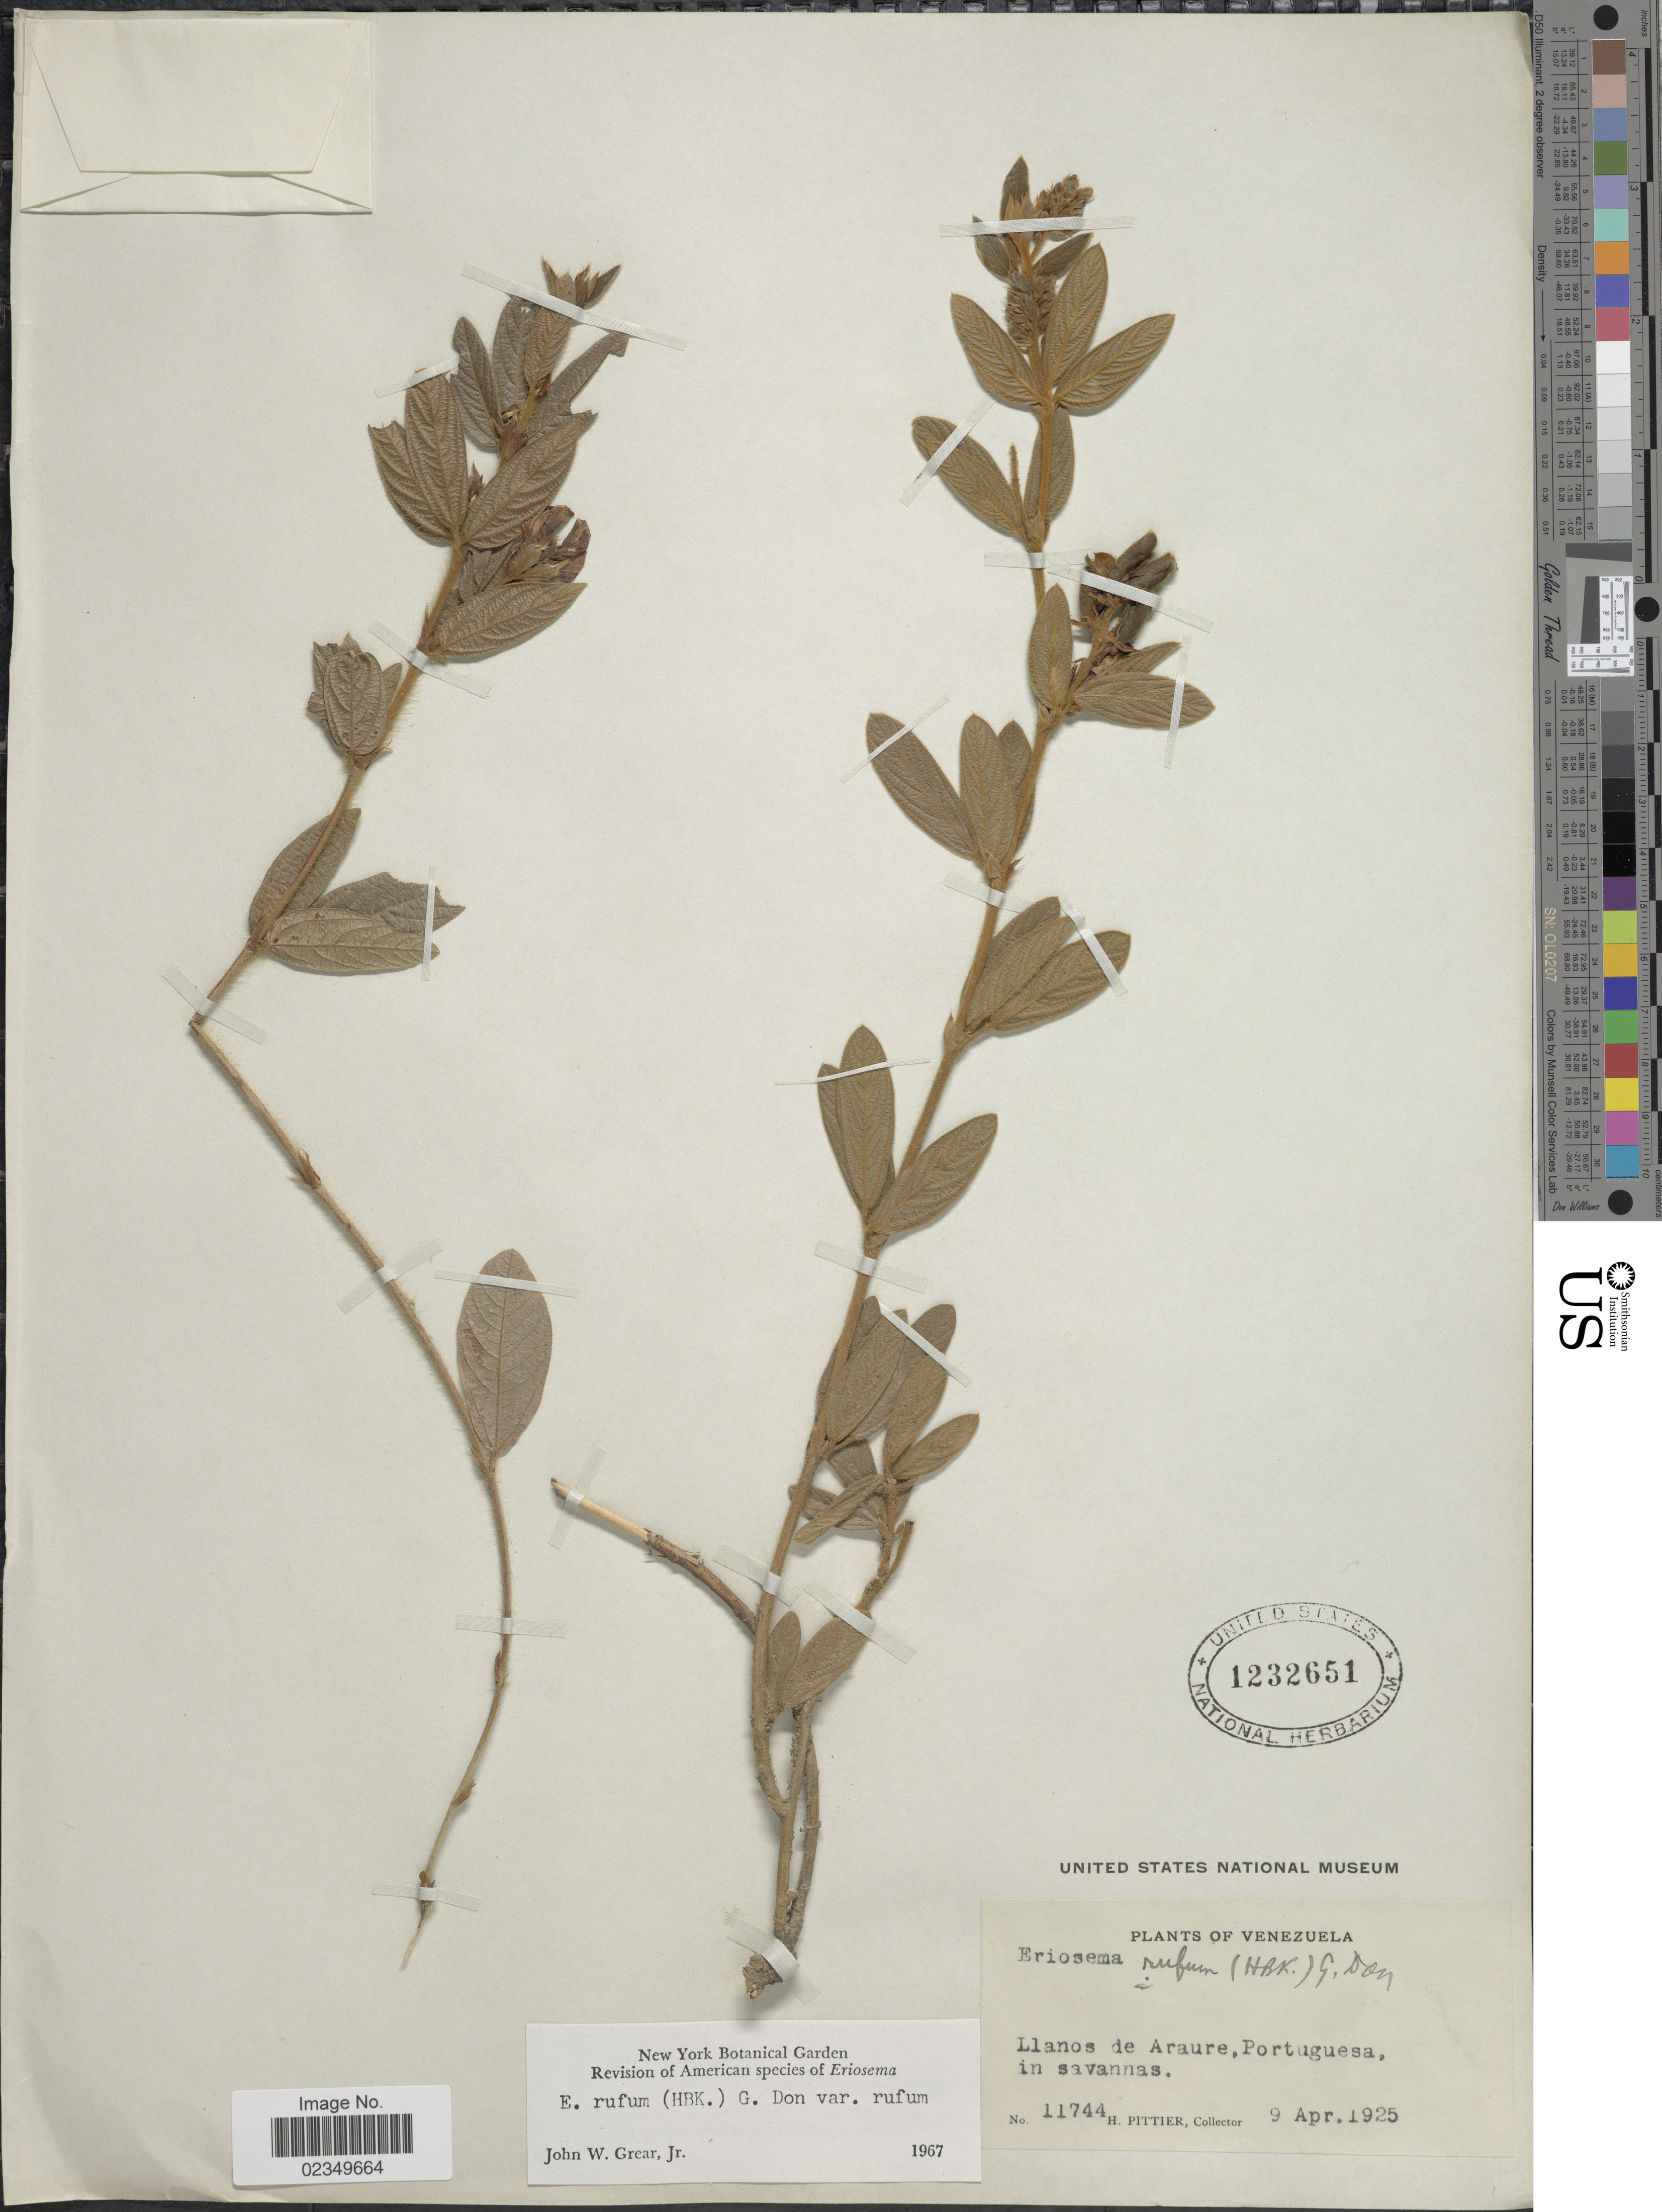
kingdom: Plantae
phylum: Tracheophyta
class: Magnoliopsida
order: Fabales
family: Fabaceae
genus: Eriosema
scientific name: Eriosema rufum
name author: (Kunth) G. Don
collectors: H. F. Pittier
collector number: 11744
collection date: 1925-04-09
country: Venezuela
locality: Llanos de Araure, Portuguesa, in savannas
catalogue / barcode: US 1232651